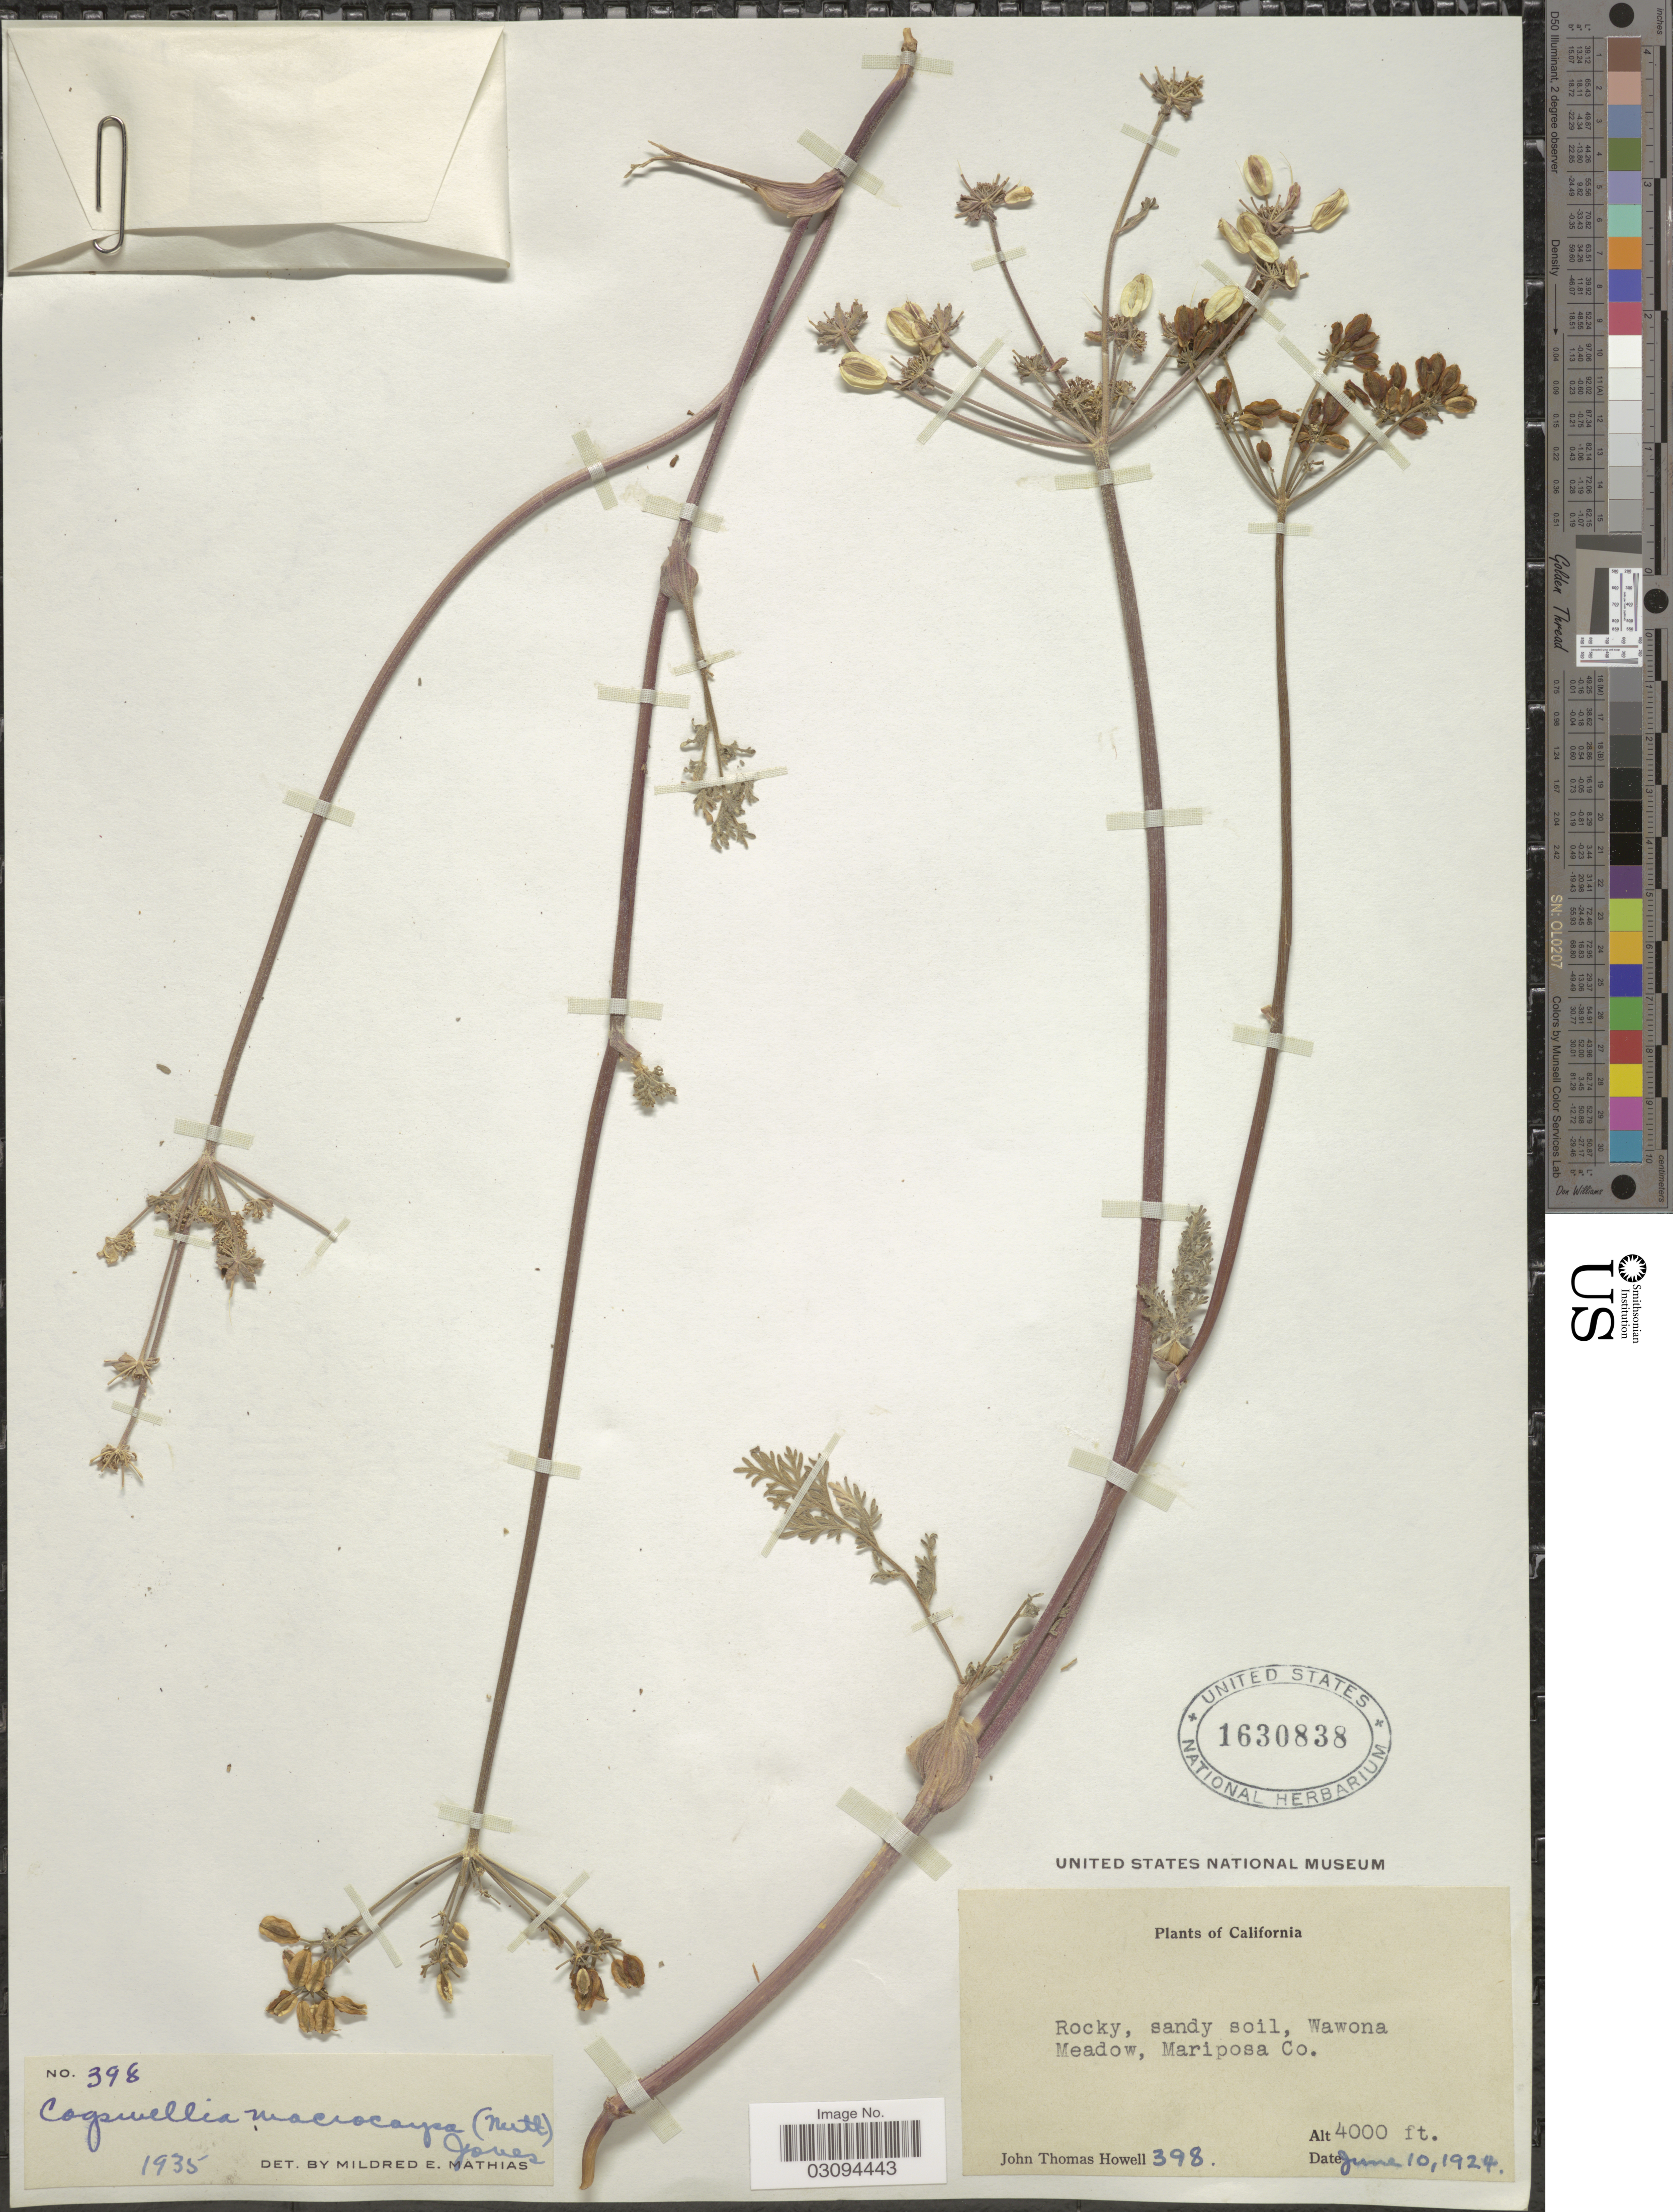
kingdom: Plantae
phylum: Tracheophyta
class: Magnoliopsida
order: Apiales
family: Apiaceae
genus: Lomatium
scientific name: Lomatium macrocarpum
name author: (Hook. et al.) J.M. Coult. & Rose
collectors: J. T. Howell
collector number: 398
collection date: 1924-06-10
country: United States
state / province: California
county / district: Mariposa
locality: Wawona Meadow, Mariposa Co.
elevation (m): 1219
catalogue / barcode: US 1630838